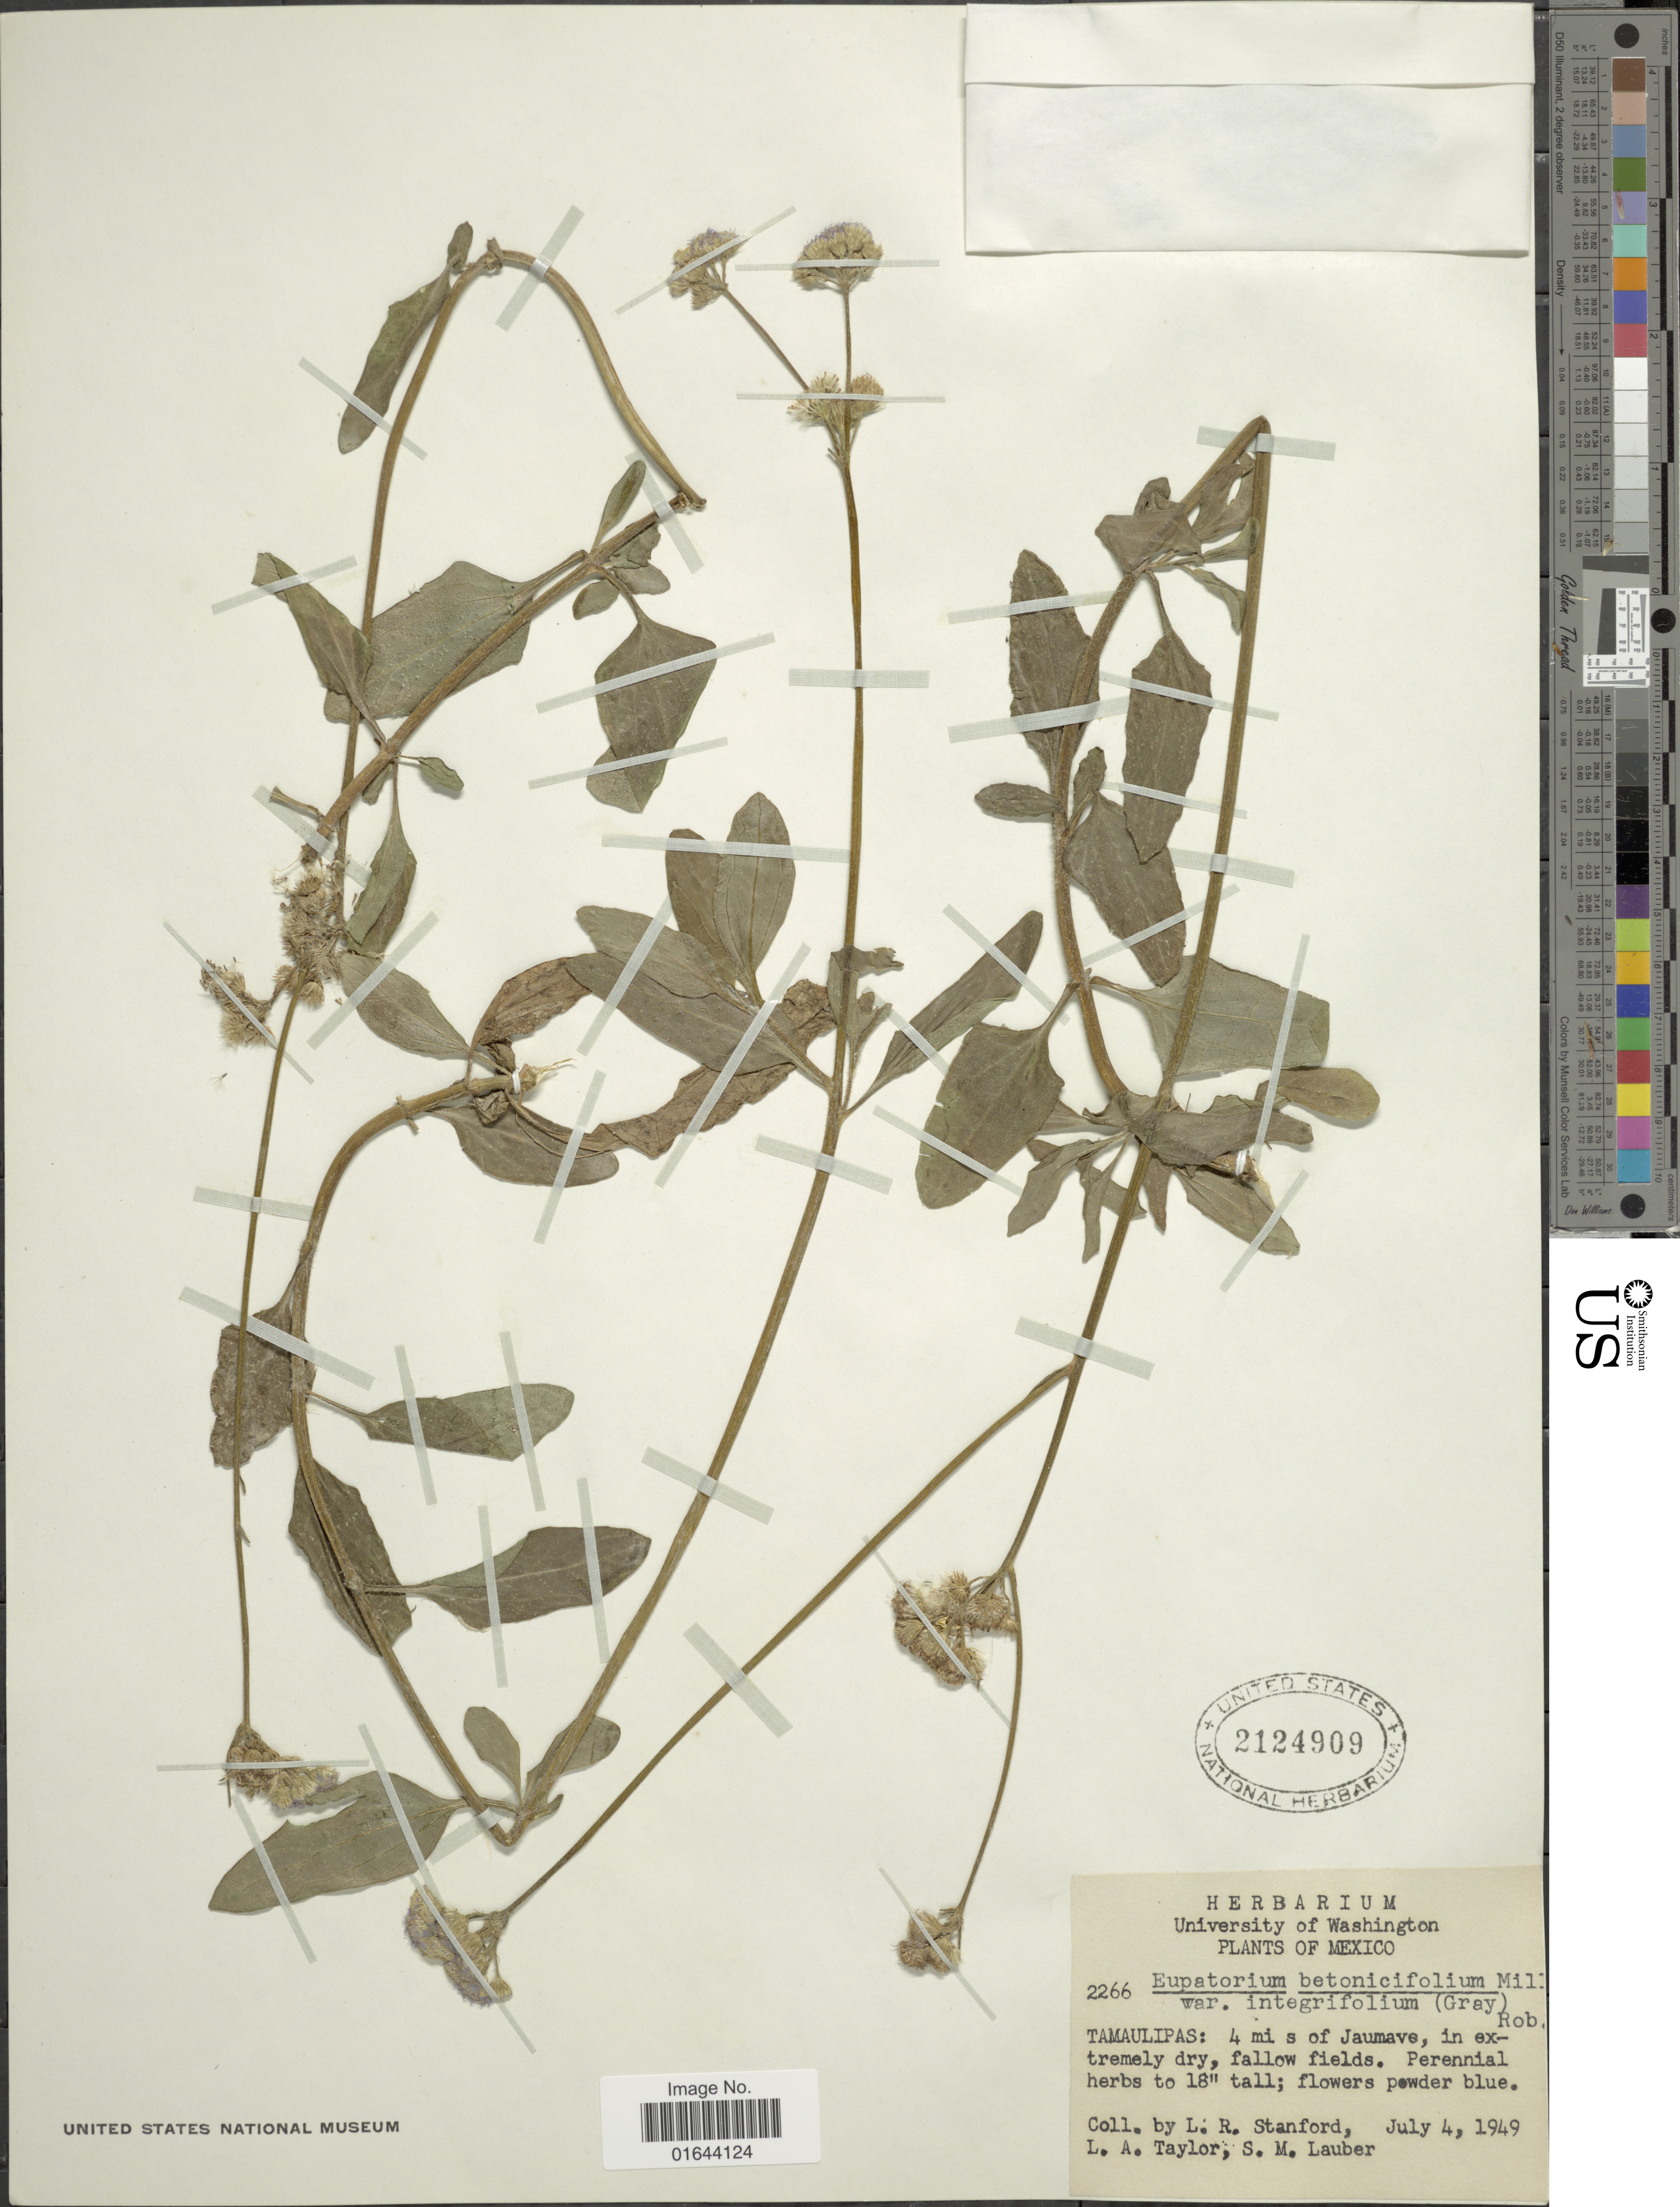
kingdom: Plantae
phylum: Tracheophyta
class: Magnoliopsida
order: Asterales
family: Asteraceae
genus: Conoclinium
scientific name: Conoclinium betonicifolium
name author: (Mill.) R.M. King & H. Rob.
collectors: L. R. Stanford, L. A. Taylor & S. M. Lauber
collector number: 2266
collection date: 1949-07-04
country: Mexico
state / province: Tamaulipas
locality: Mexico, Tamaulipas: 4 mi s of Jaumave.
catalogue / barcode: US 2124909